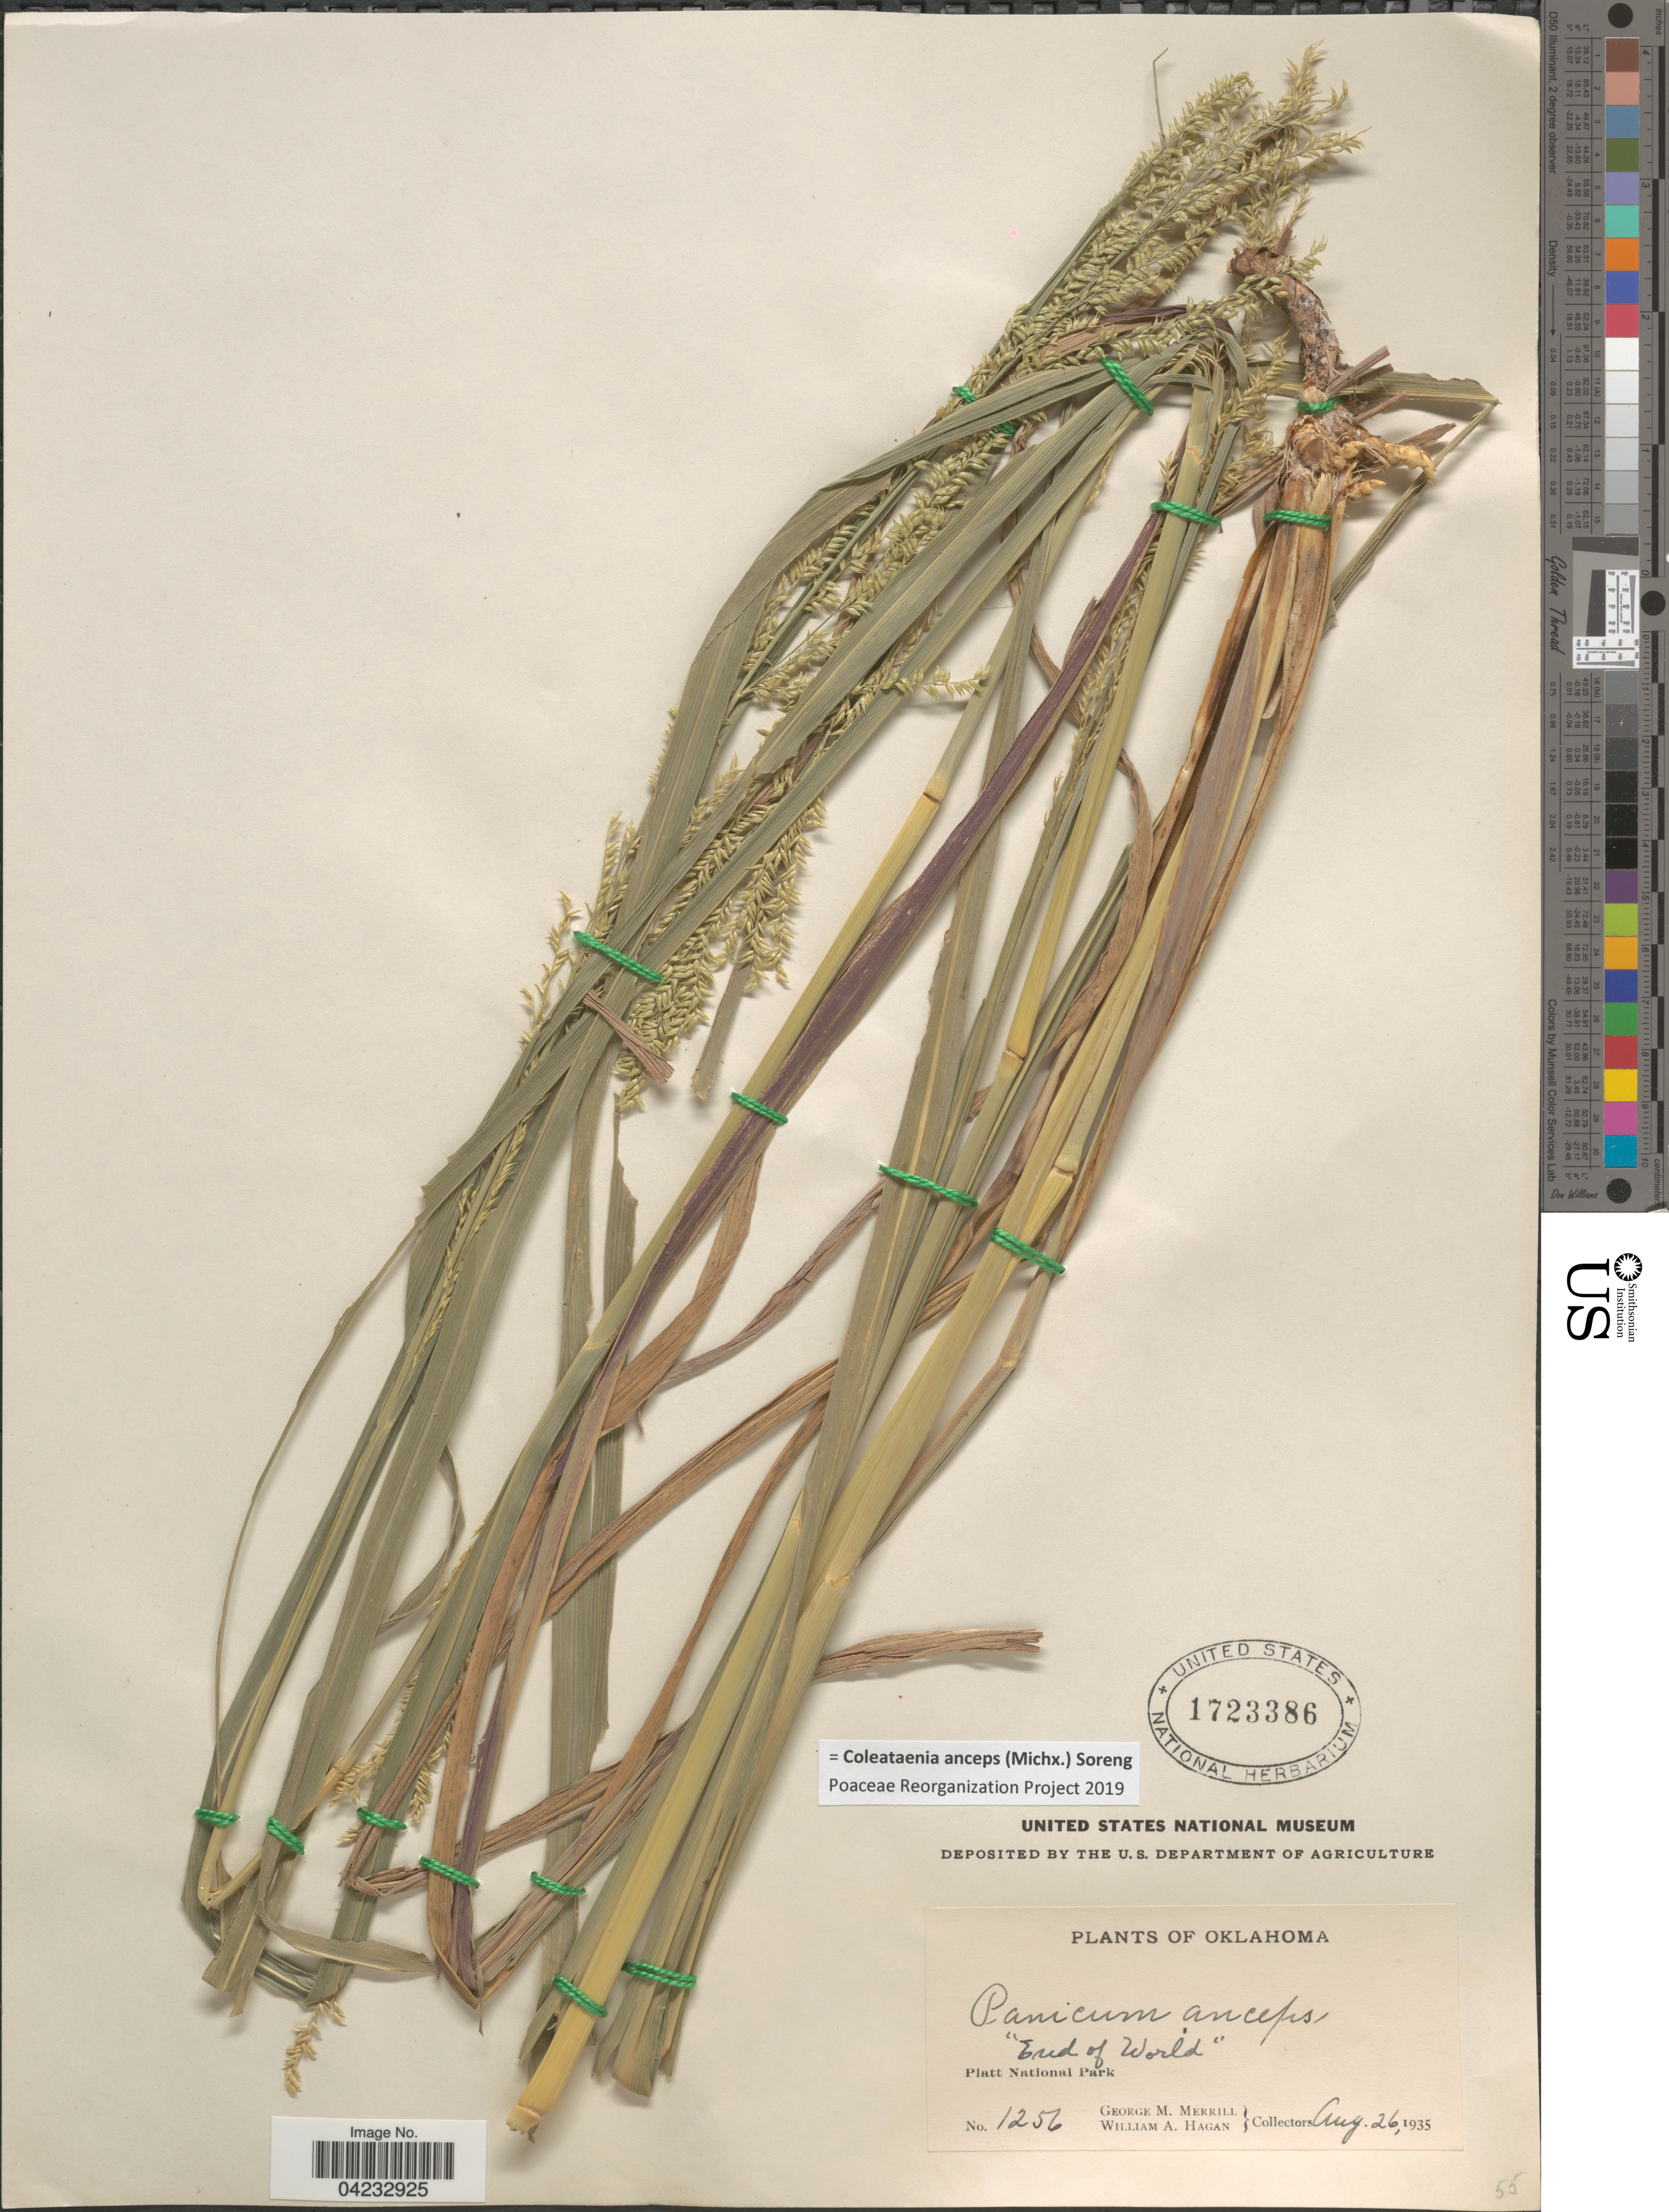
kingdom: Plantae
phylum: Tracheophyta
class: Liliopsida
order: Poales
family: Poaceae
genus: Coleataenia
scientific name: Coleataenia anceps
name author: (Michx.) Soreng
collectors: G. M. Merrill & W. Hagan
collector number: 1256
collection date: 1935-08-26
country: United States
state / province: Oklahoma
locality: Platt National Park.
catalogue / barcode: US 1723386